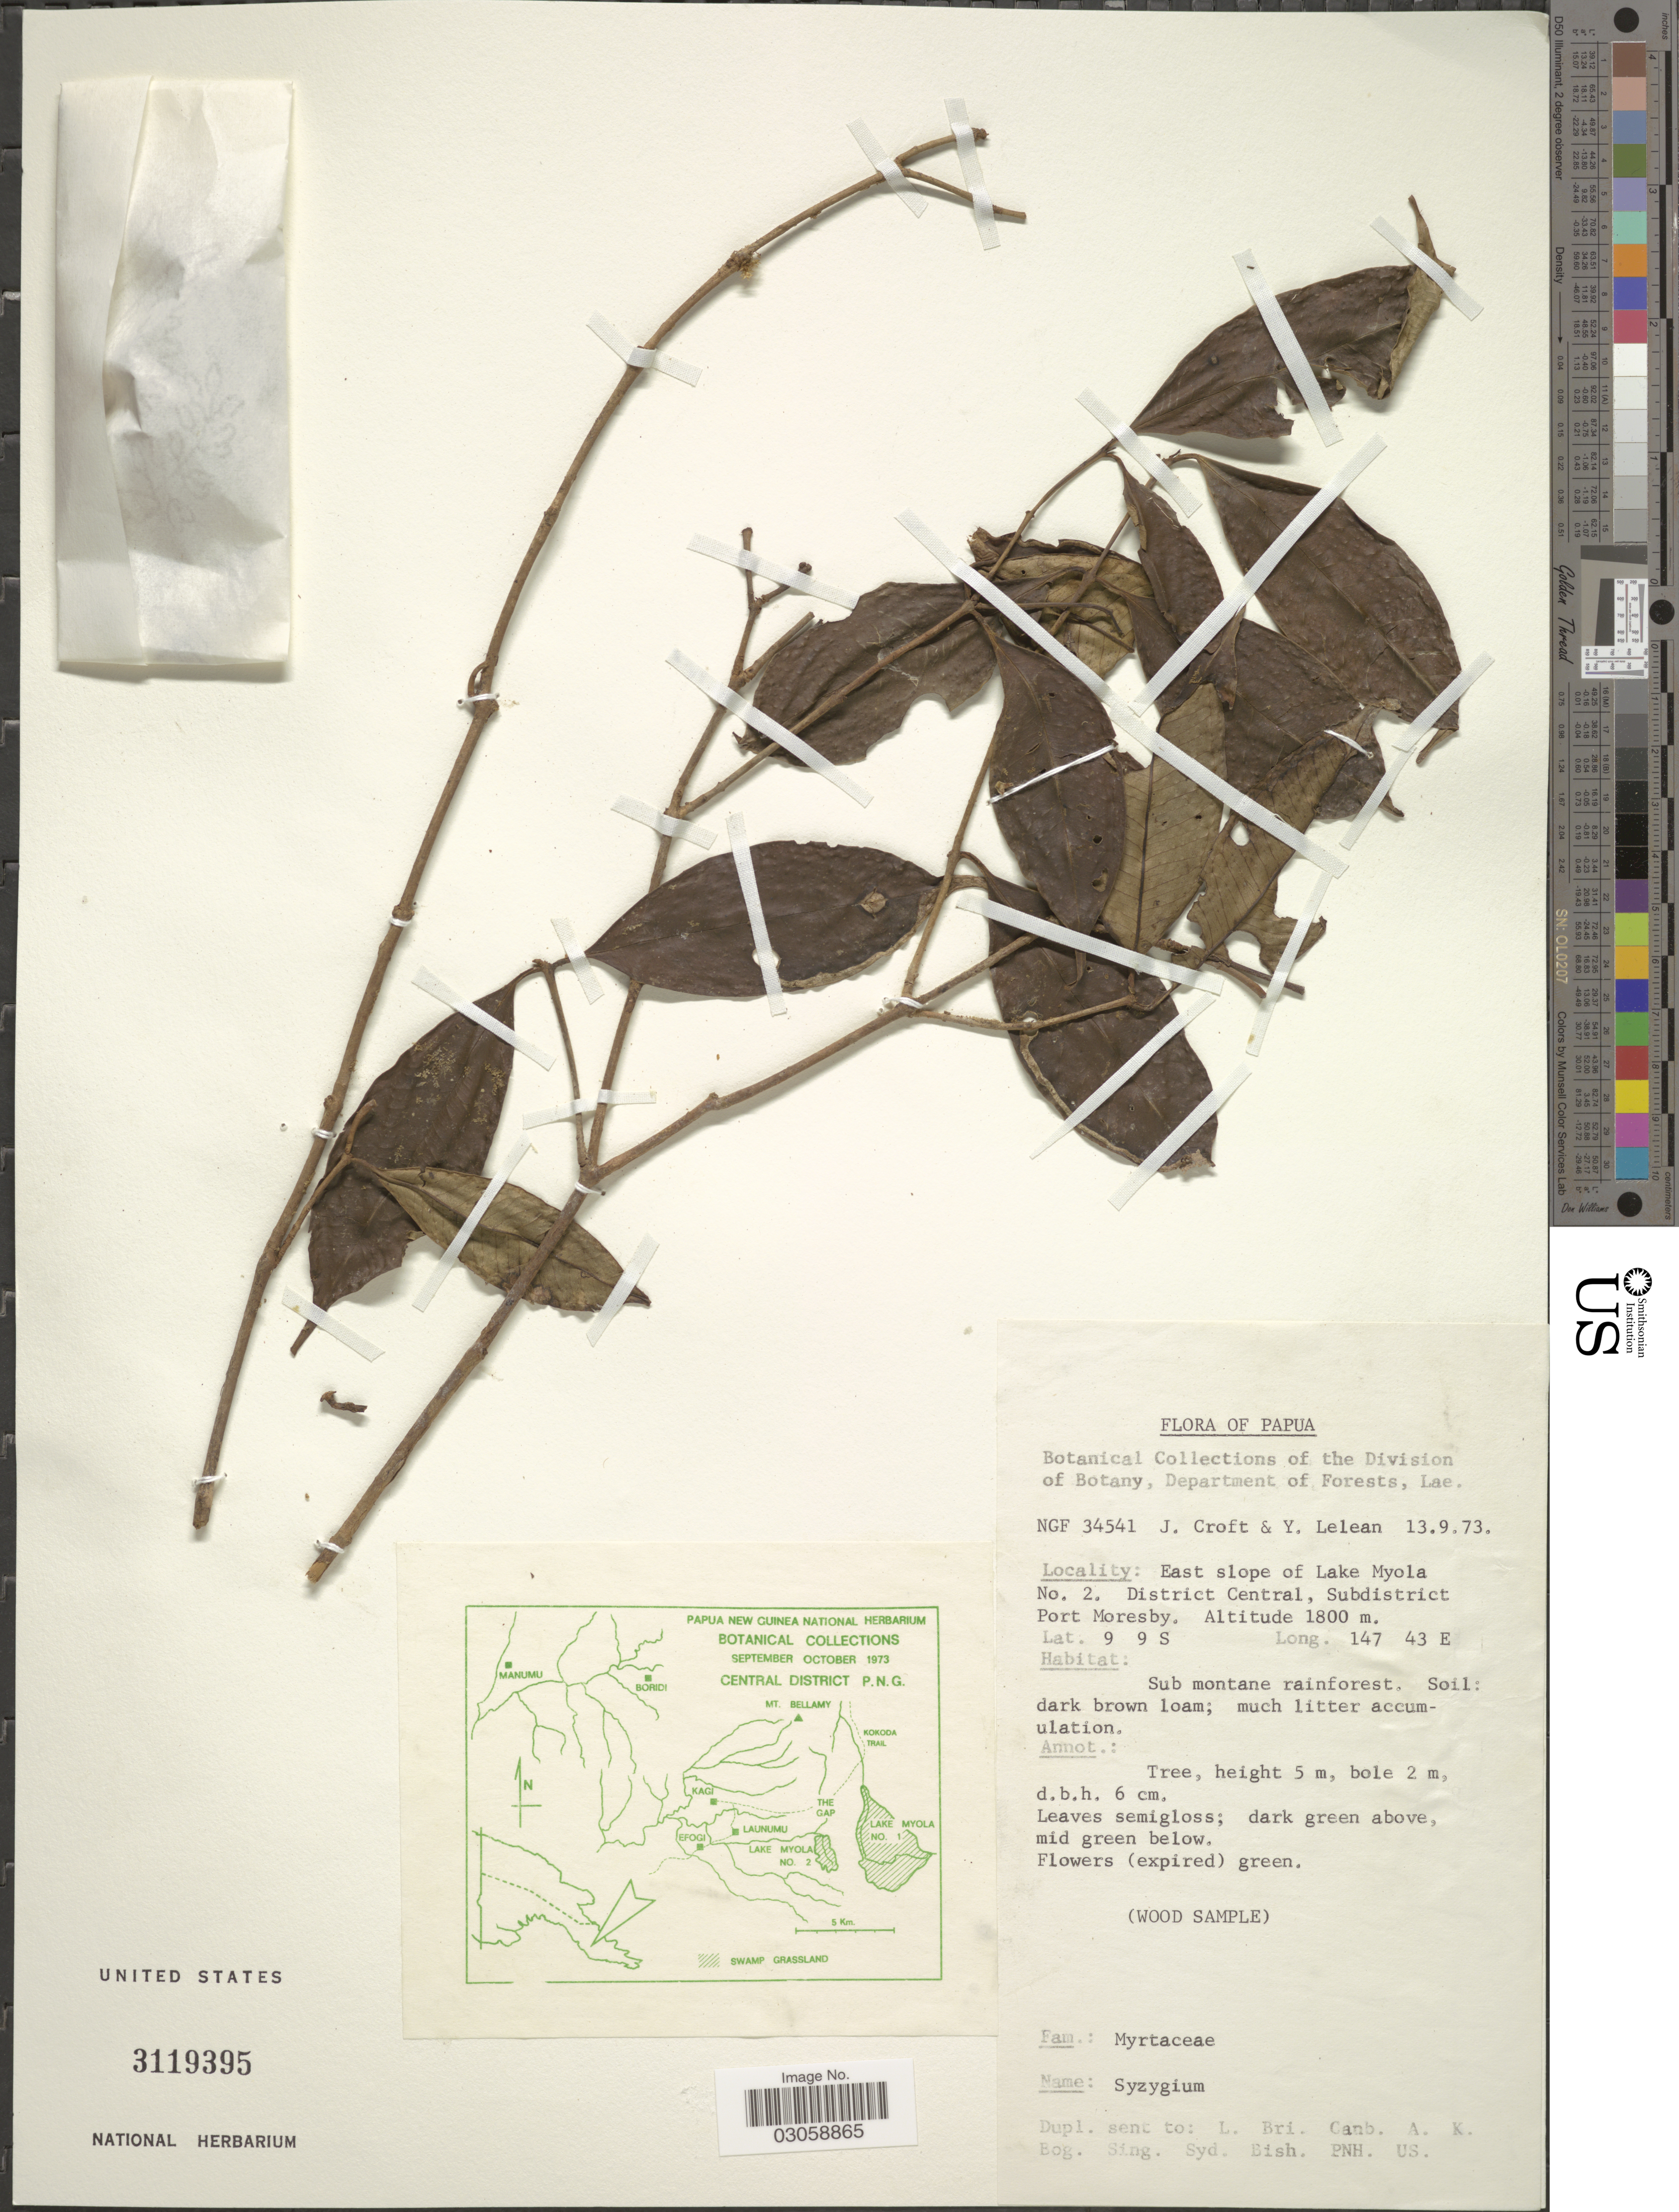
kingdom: Plantae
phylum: Tracheophyta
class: Magnoliopsida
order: Myrtales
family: Myrtaceae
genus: Syzygium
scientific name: Syzygium sp.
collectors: J. Croft & Y. Lelean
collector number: NGF 34541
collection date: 1973-09-13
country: Papua New Guinea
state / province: Central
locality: East slope of Lake Myola No. 2, District Central, Subdistrict Port Moresby.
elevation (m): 1800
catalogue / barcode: US 3119395